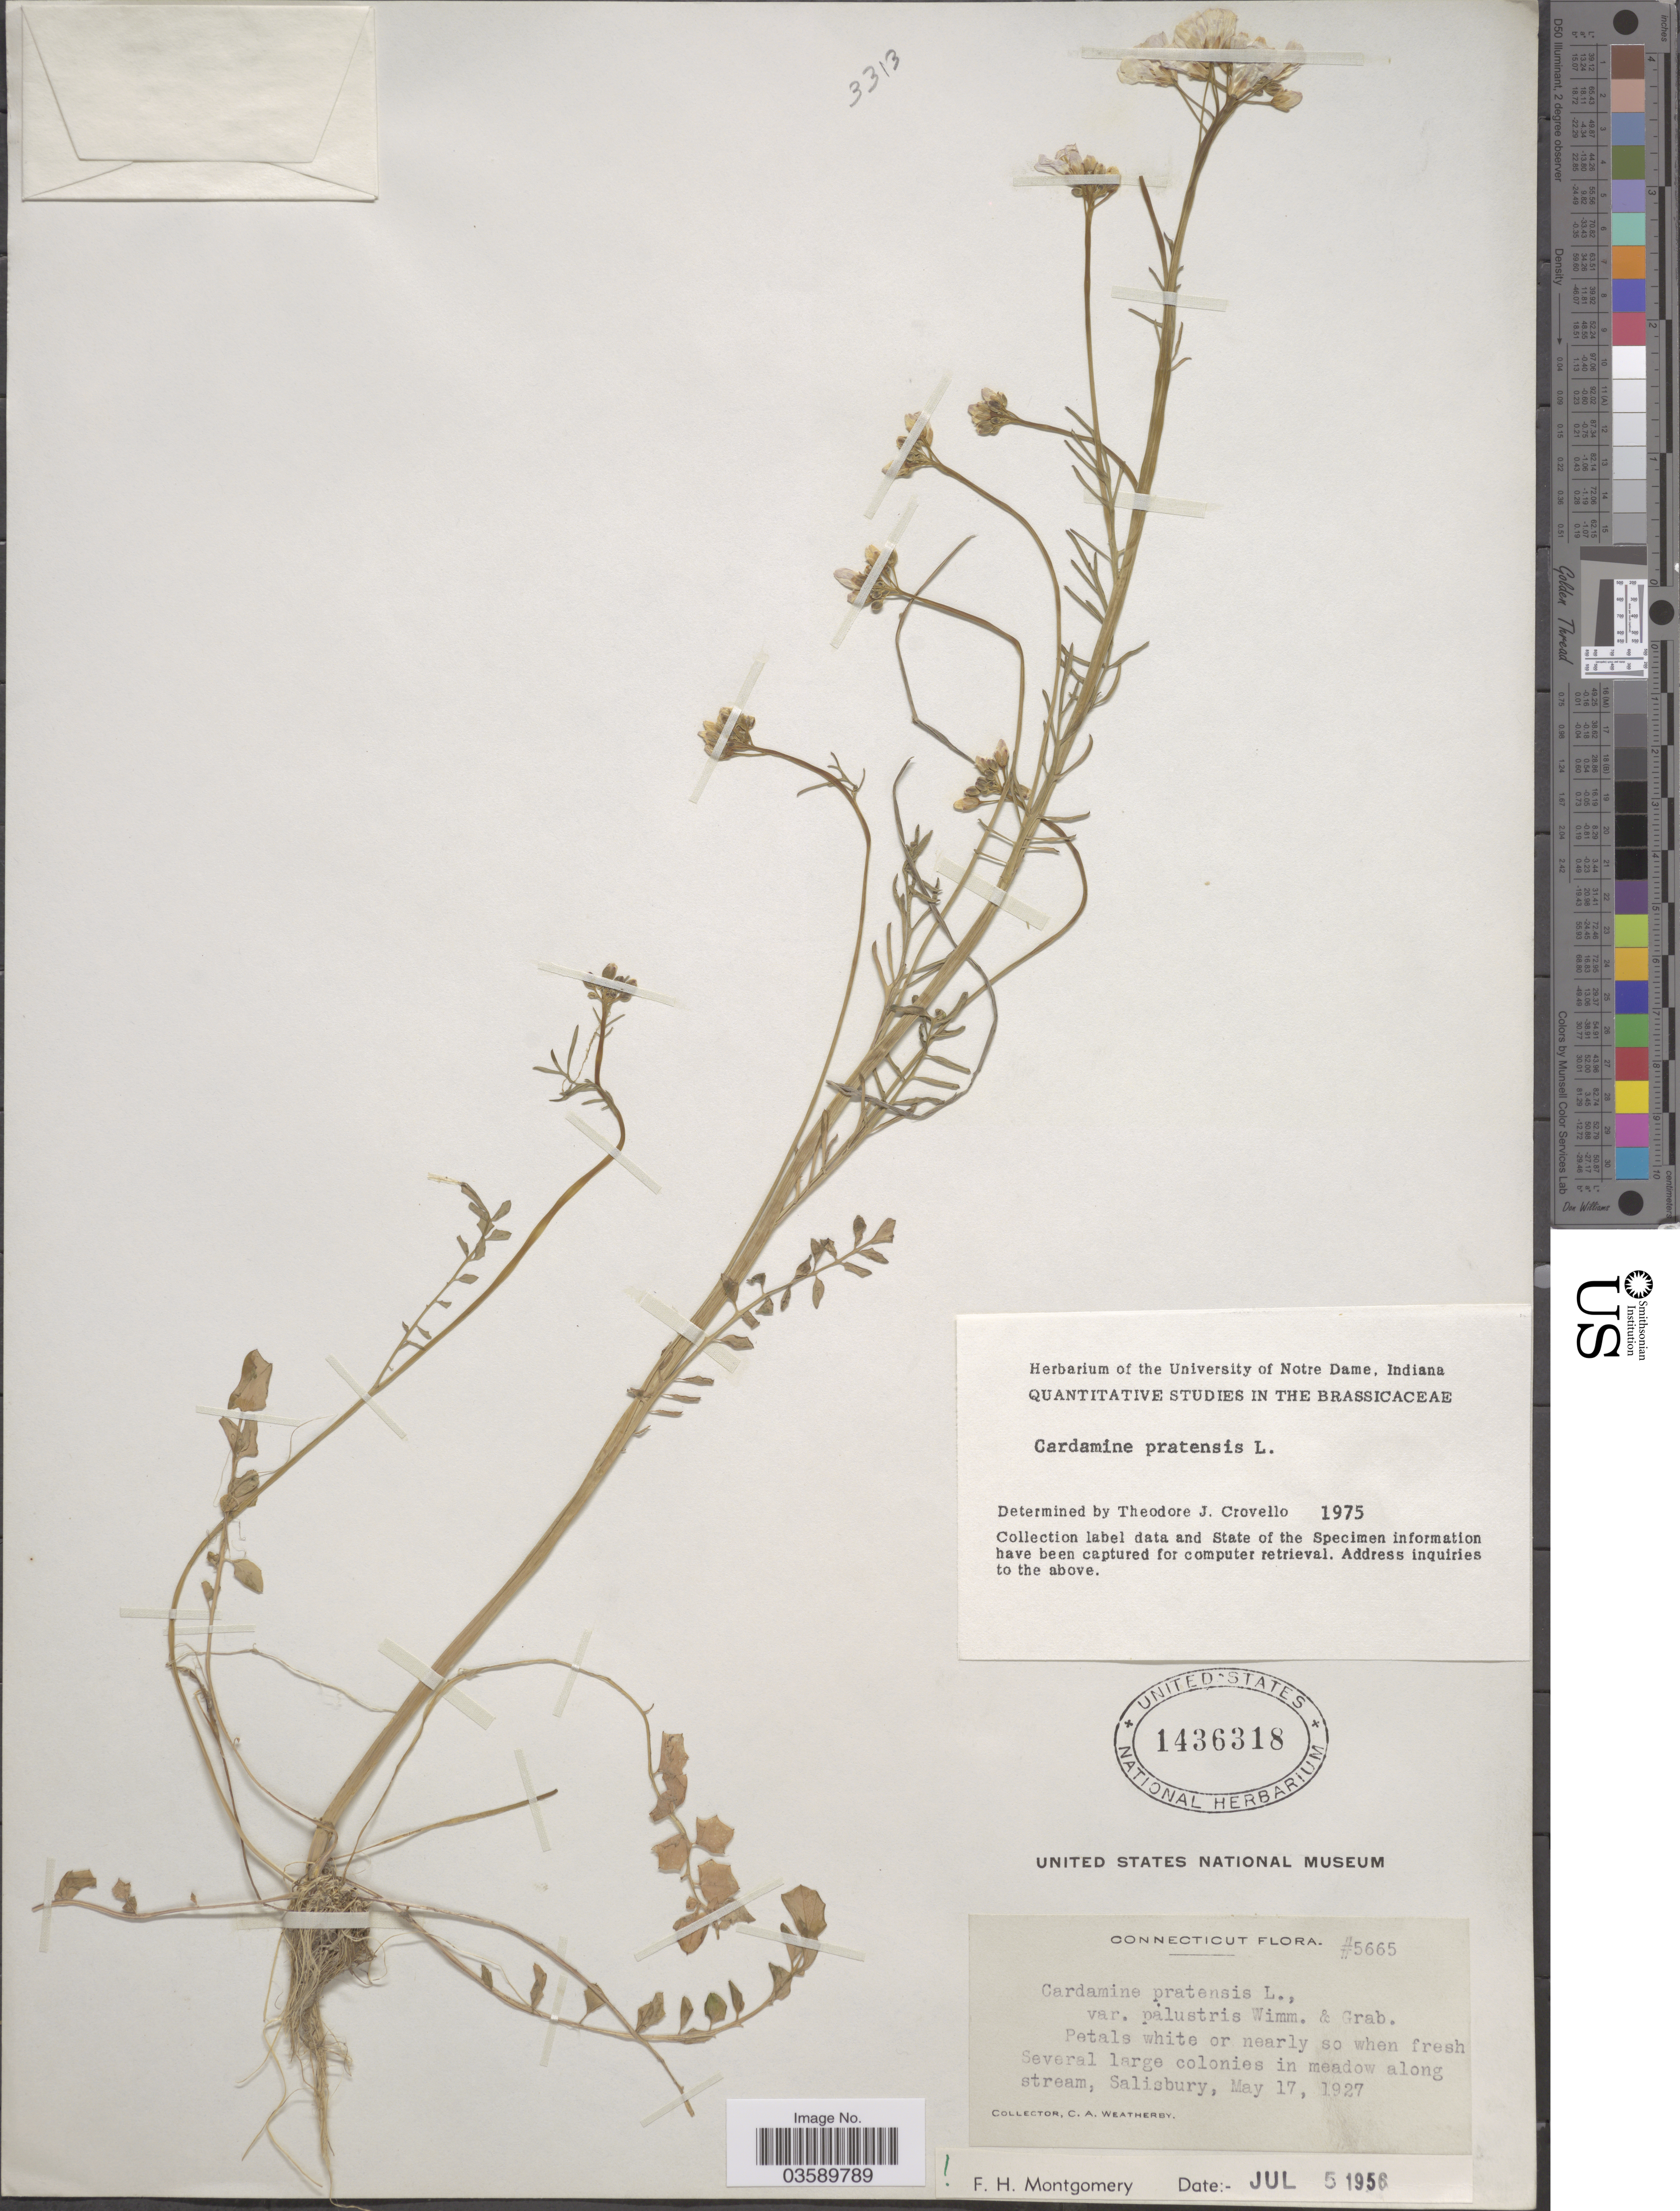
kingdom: Plantae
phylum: Tracheophyta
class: Magnoliopsida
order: Brassicales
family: Brassicaceae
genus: Cardamine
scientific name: Cardamine pratensis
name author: L.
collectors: C. A. Weatherby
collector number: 5665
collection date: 1927-05-17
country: United States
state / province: Connecticut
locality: Salisbury.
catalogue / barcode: US 1436318